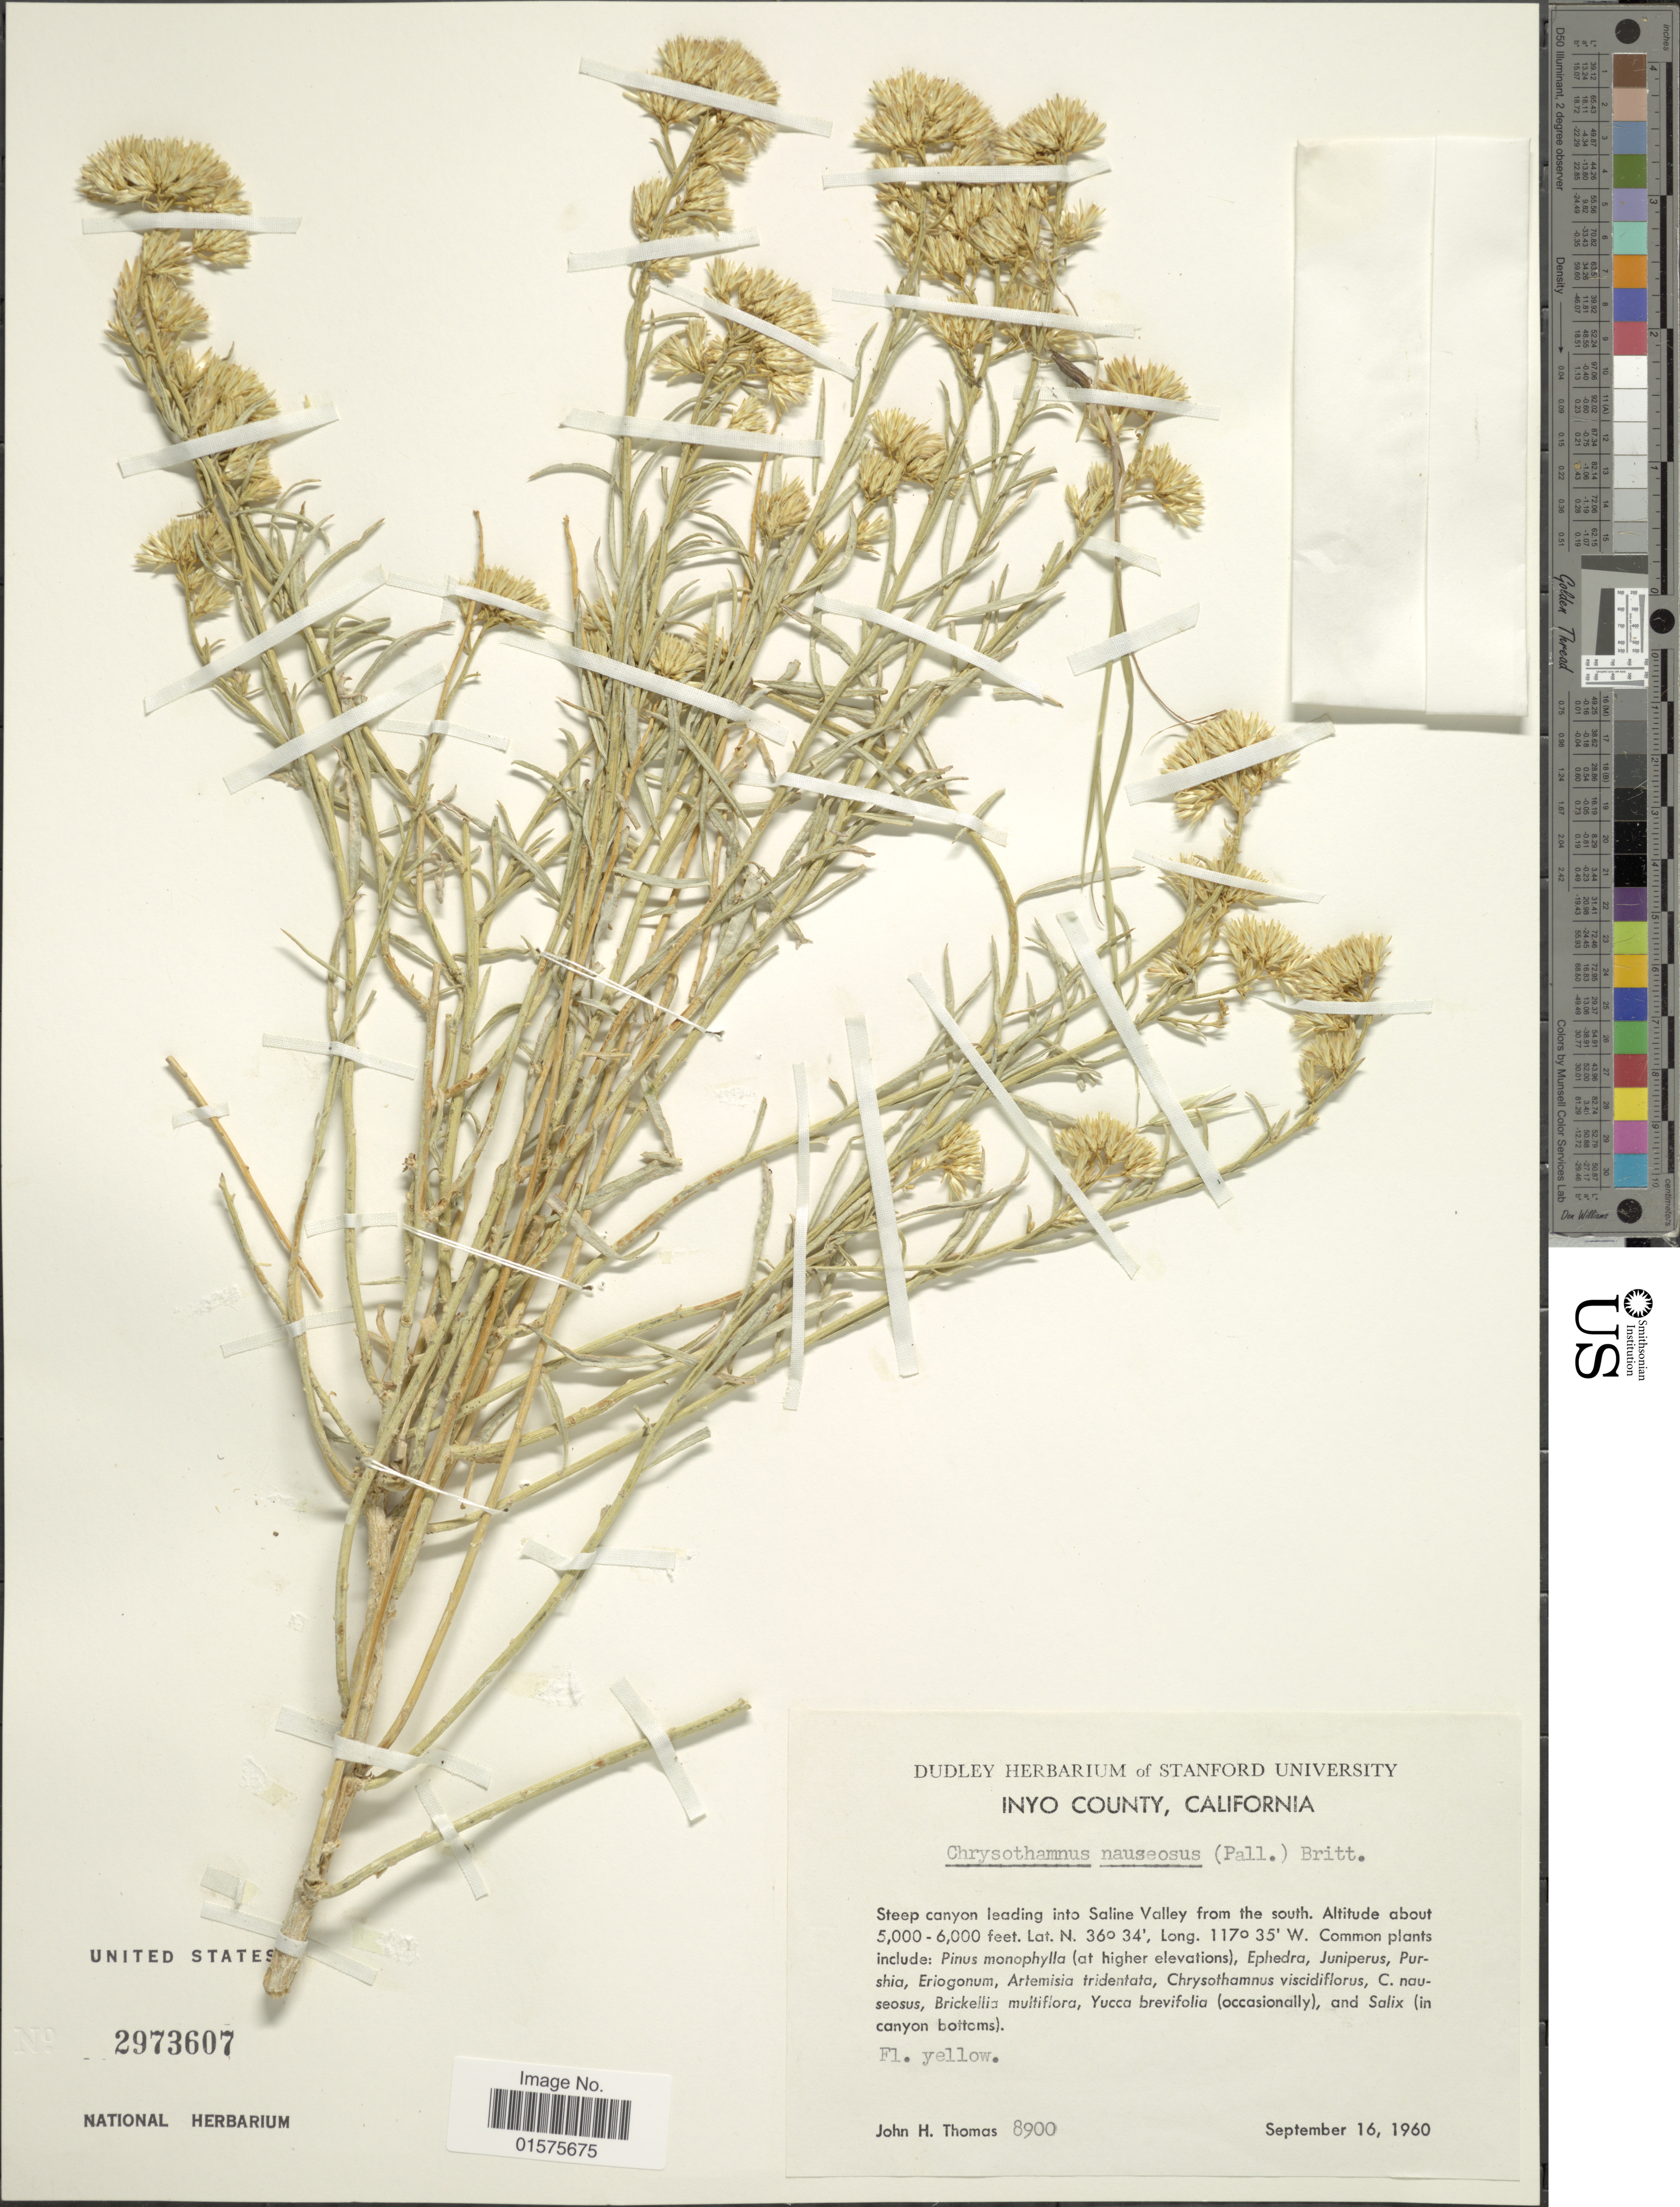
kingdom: Plantae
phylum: Tracheophyta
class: Magnoliopsida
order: Asterales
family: Asteraceae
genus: Ericameria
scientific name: Ericameria nauseosa var. hololeuca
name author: (A. Gray) G.L. Nesom & G.I. Baird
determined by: Urbatsch, Lowell E., Curator (LSU), Louisiana State University (UNITED STATES)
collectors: J. H. Thomas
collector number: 8900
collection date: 1960-09-16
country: United States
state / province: California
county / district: Inyo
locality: Inyo County. Saline Valley from the south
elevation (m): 1524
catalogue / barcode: US 2973607